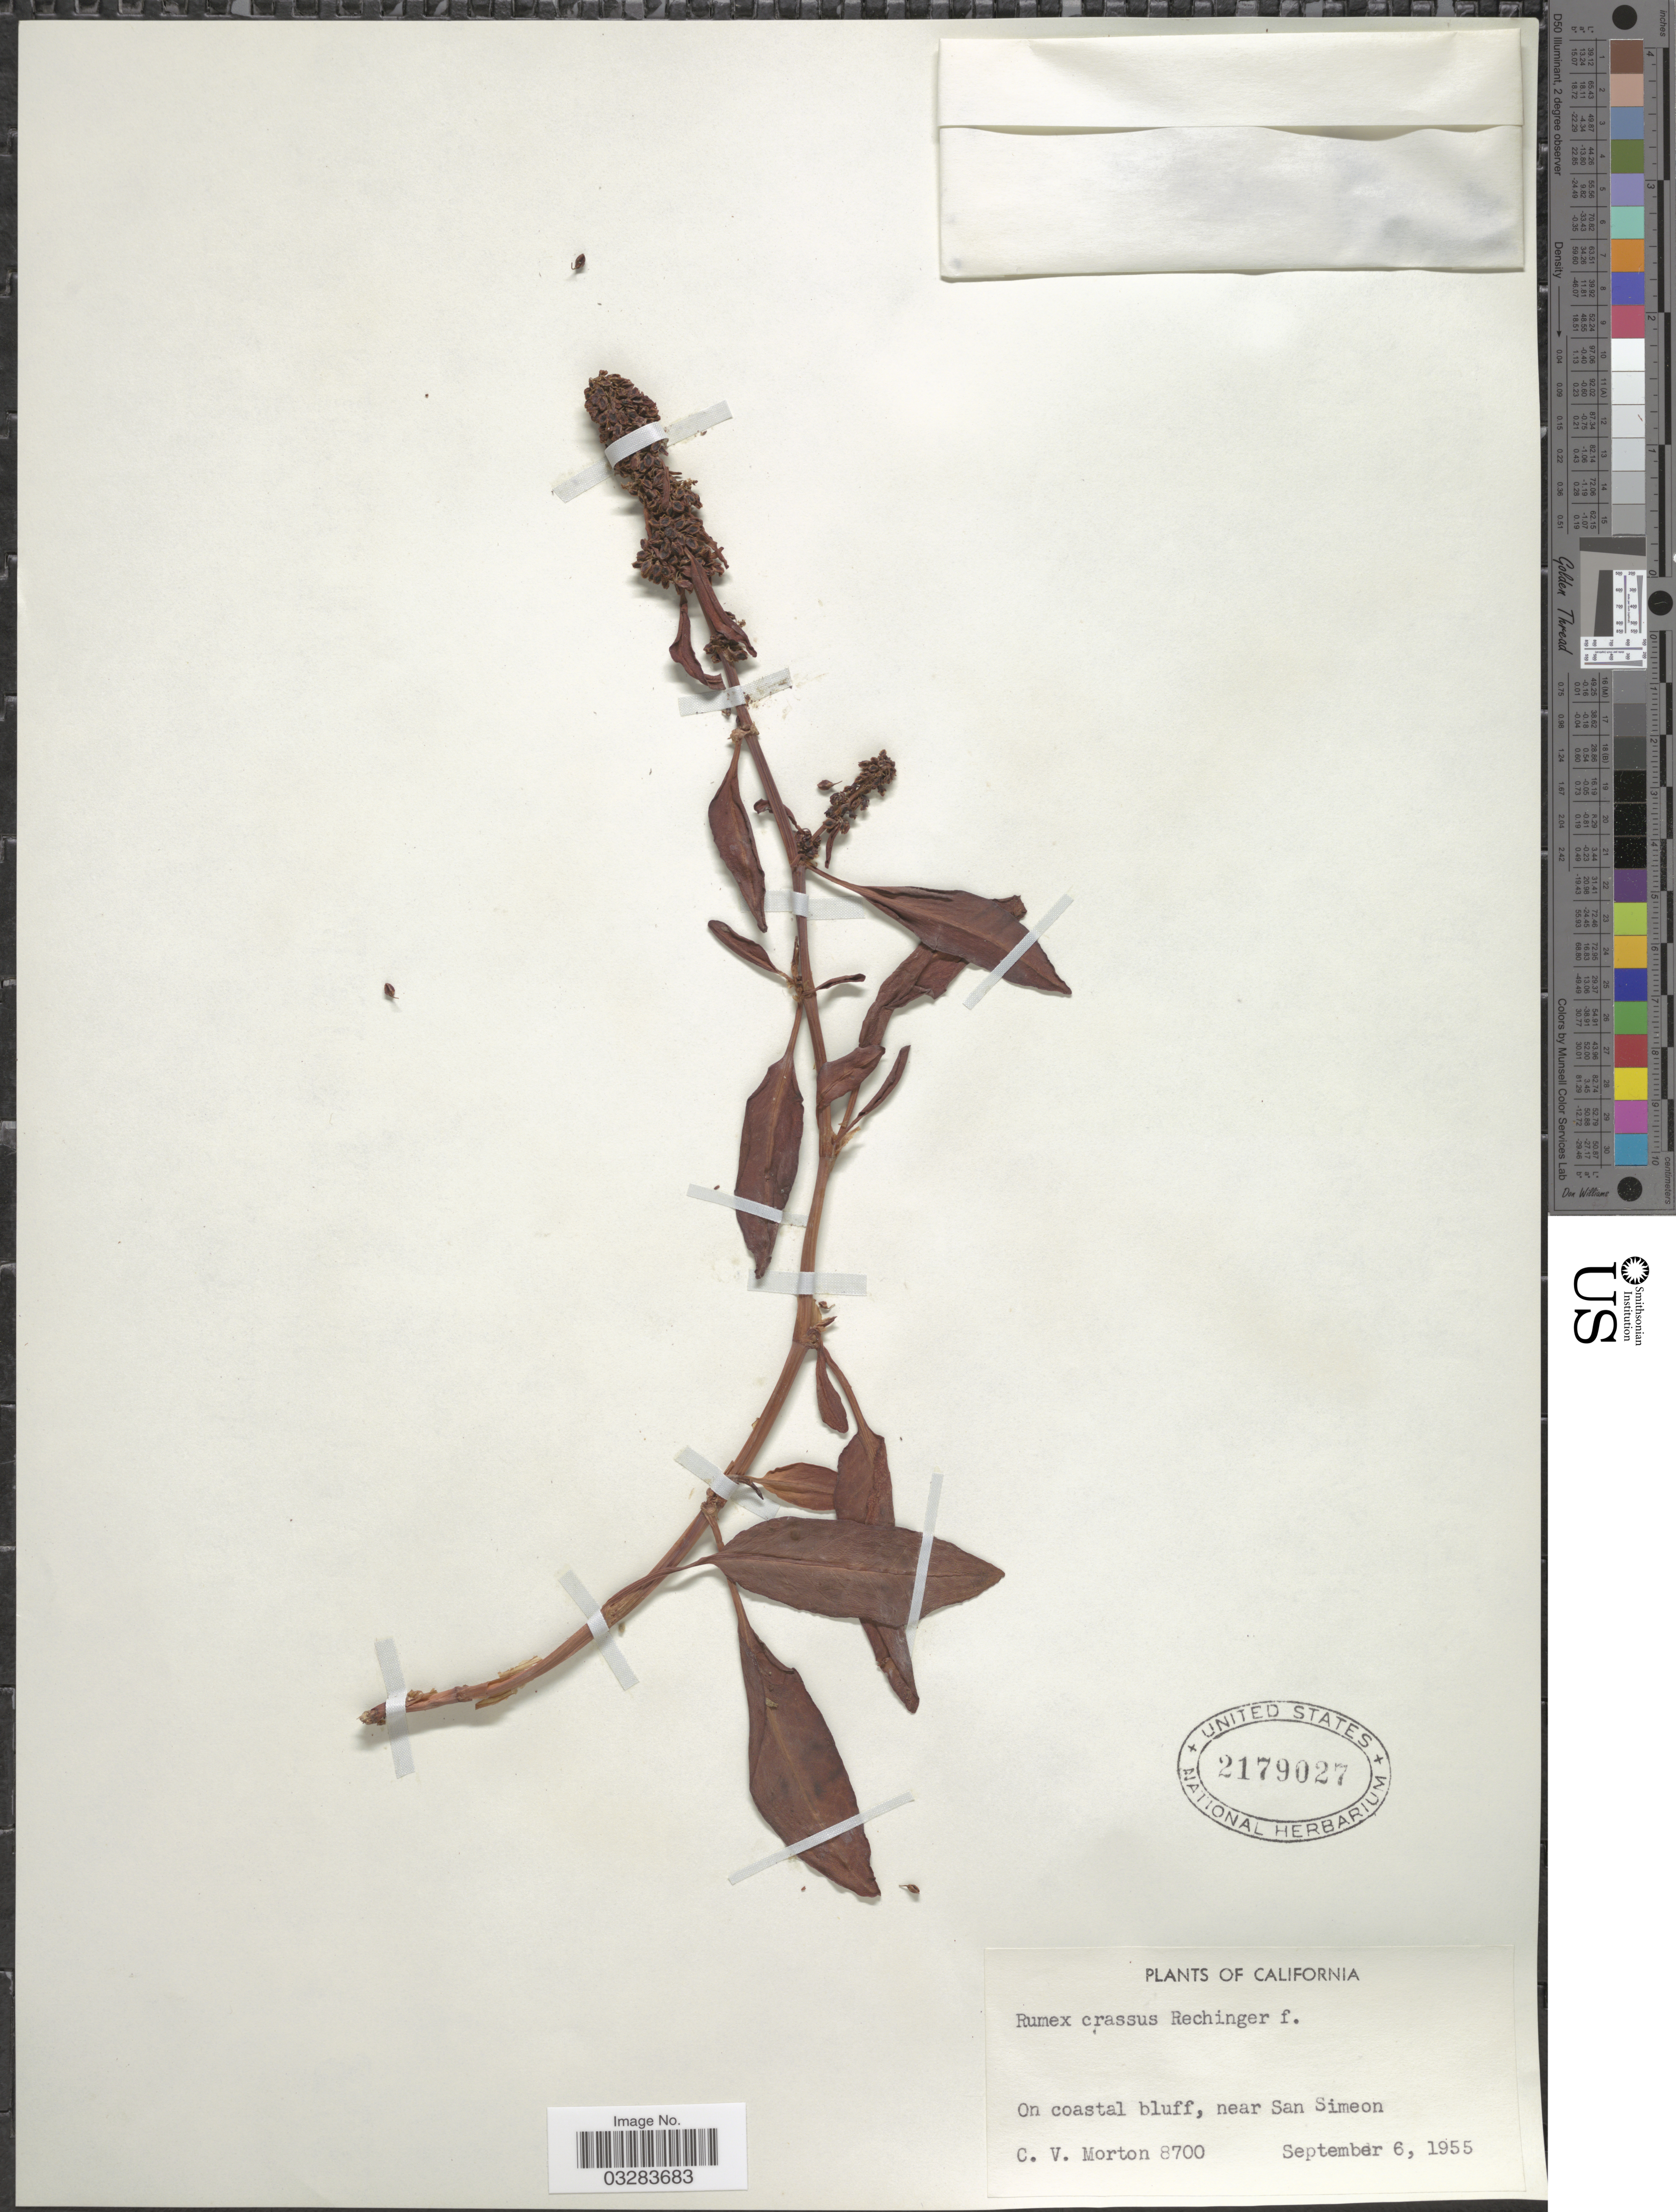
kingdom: Plantae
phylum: Tracheophyta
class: Magnoliopsida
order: Caryophyllales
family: Polygonaceae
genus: Rumex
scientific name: Rumex crassus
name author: Rech. f.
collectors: C. V. Morton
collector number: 8700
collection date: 1955-09-06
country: United States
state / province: California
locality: On coastal bluff, near San Simeon.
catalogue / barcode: US 2179027